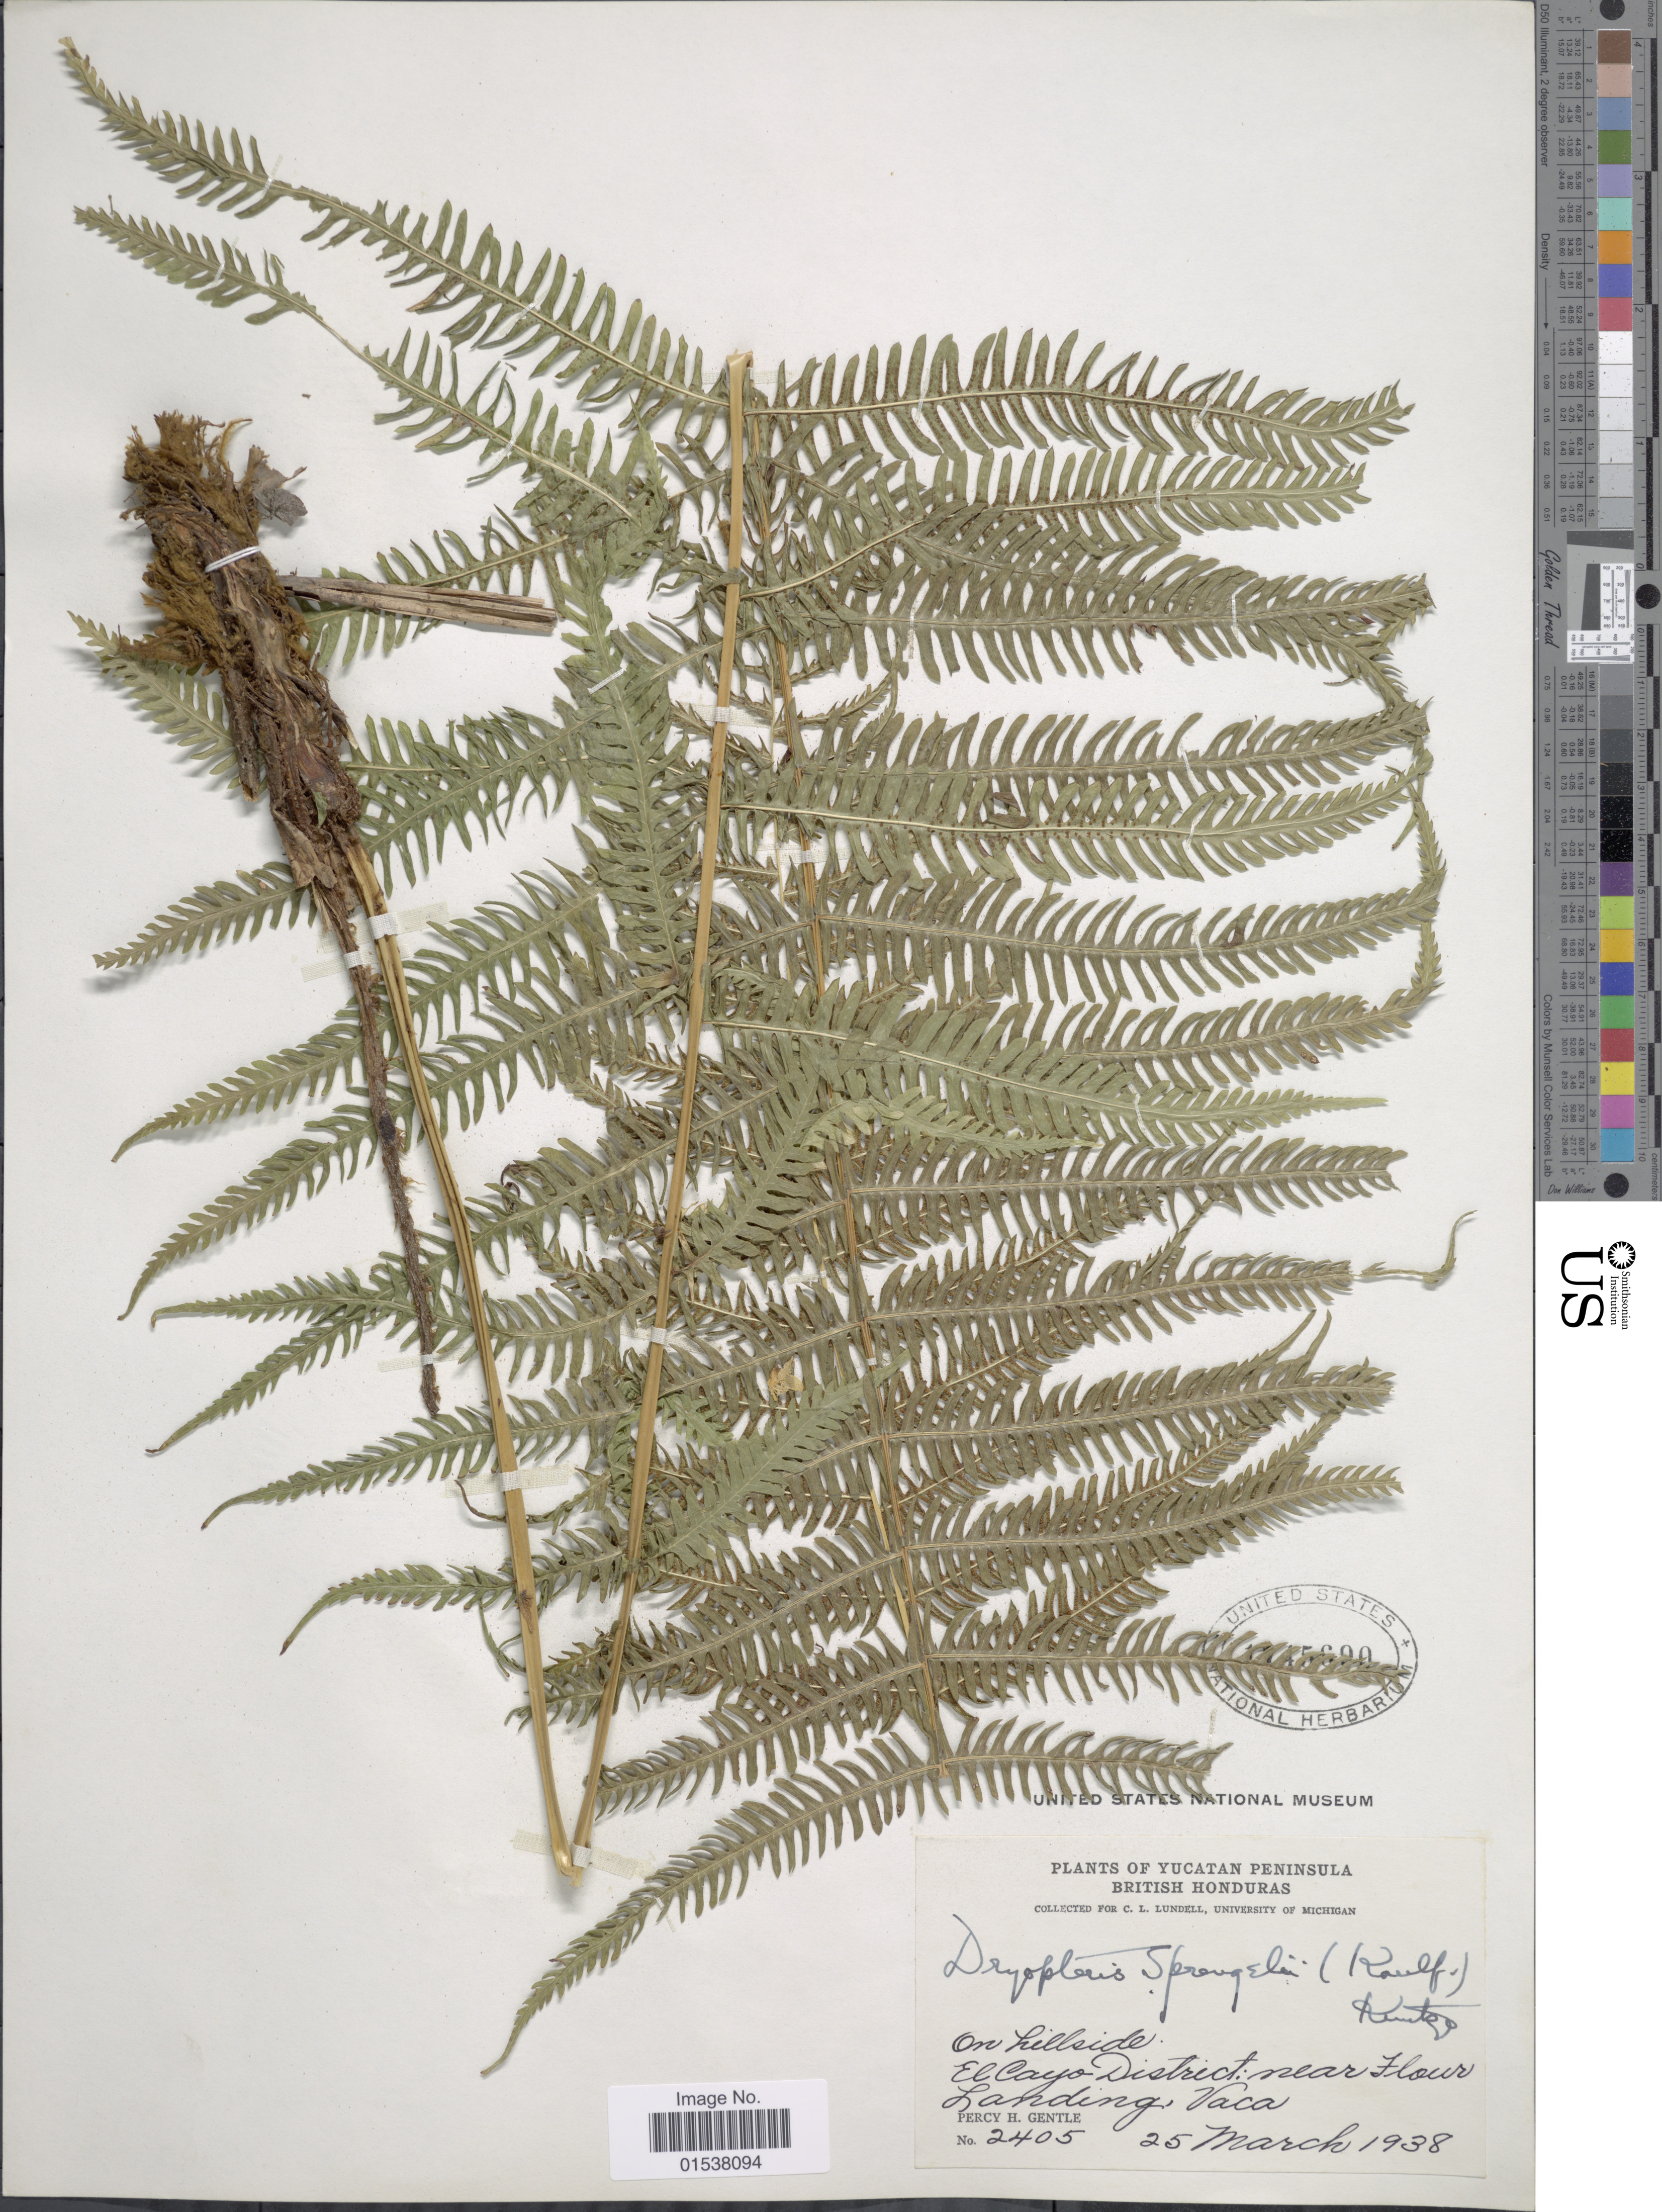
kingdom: Plantae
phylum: Tracheophyta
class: Polypodiopsida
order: Polypodiales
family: Thelypteridaceae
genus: Amauropelta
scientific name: Amauropelta balbisii (Spreng.) comb. nov., ined. 2015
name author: (Spreng.)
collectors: P. H. Gentle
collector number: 2405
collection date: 1938-03-25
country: Belize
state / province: Cayo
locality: Yucatan Peninsula, British Honduras, on hillside, El Cayo District, near Flour Landing, Vaca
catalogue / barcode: US 5690